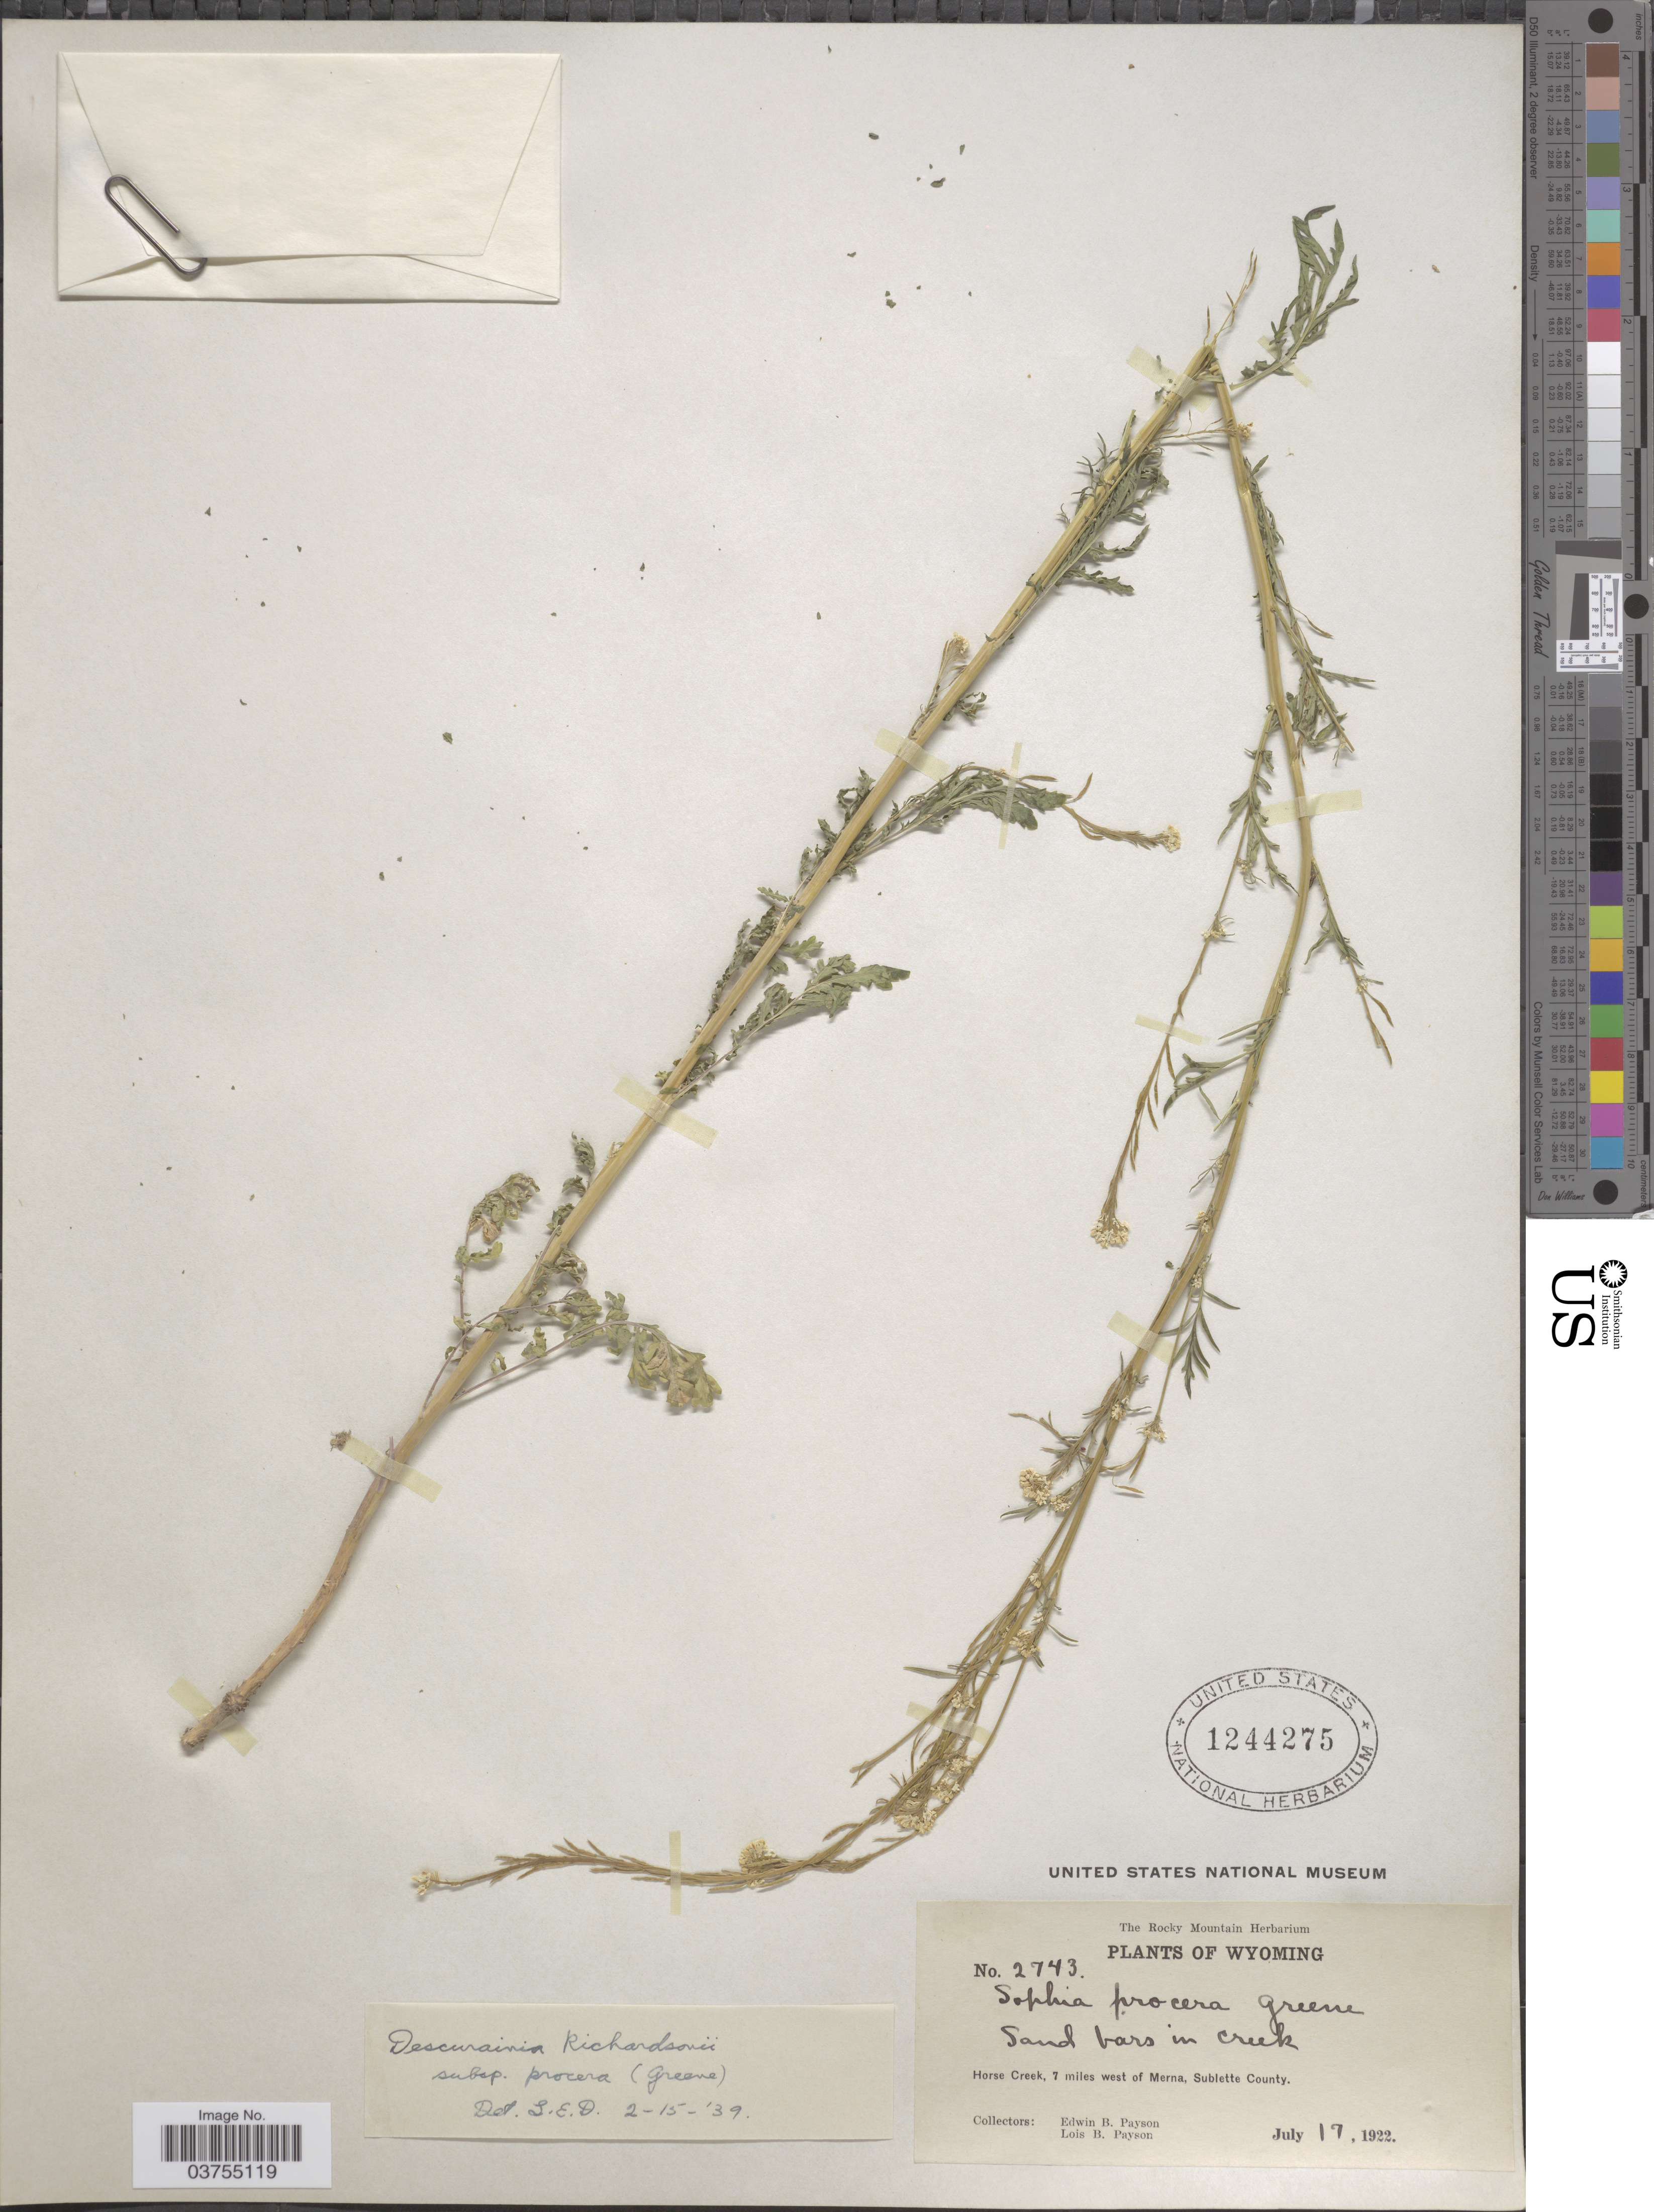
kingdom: Plantae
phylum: Tracheophyta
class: Magnoliopsida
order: Brassicales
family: Brassicaceae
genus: Descurainia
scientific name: Descurainia richardsonii subsp. procera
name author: (Greene) Detling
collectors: E. B. Payson & L. Payson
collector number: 2743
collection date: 1922-07-17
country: United States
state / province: Wyoming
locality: Horse Creek, 7 miles west of Merna, Sublette County.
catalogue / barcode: US 1244275